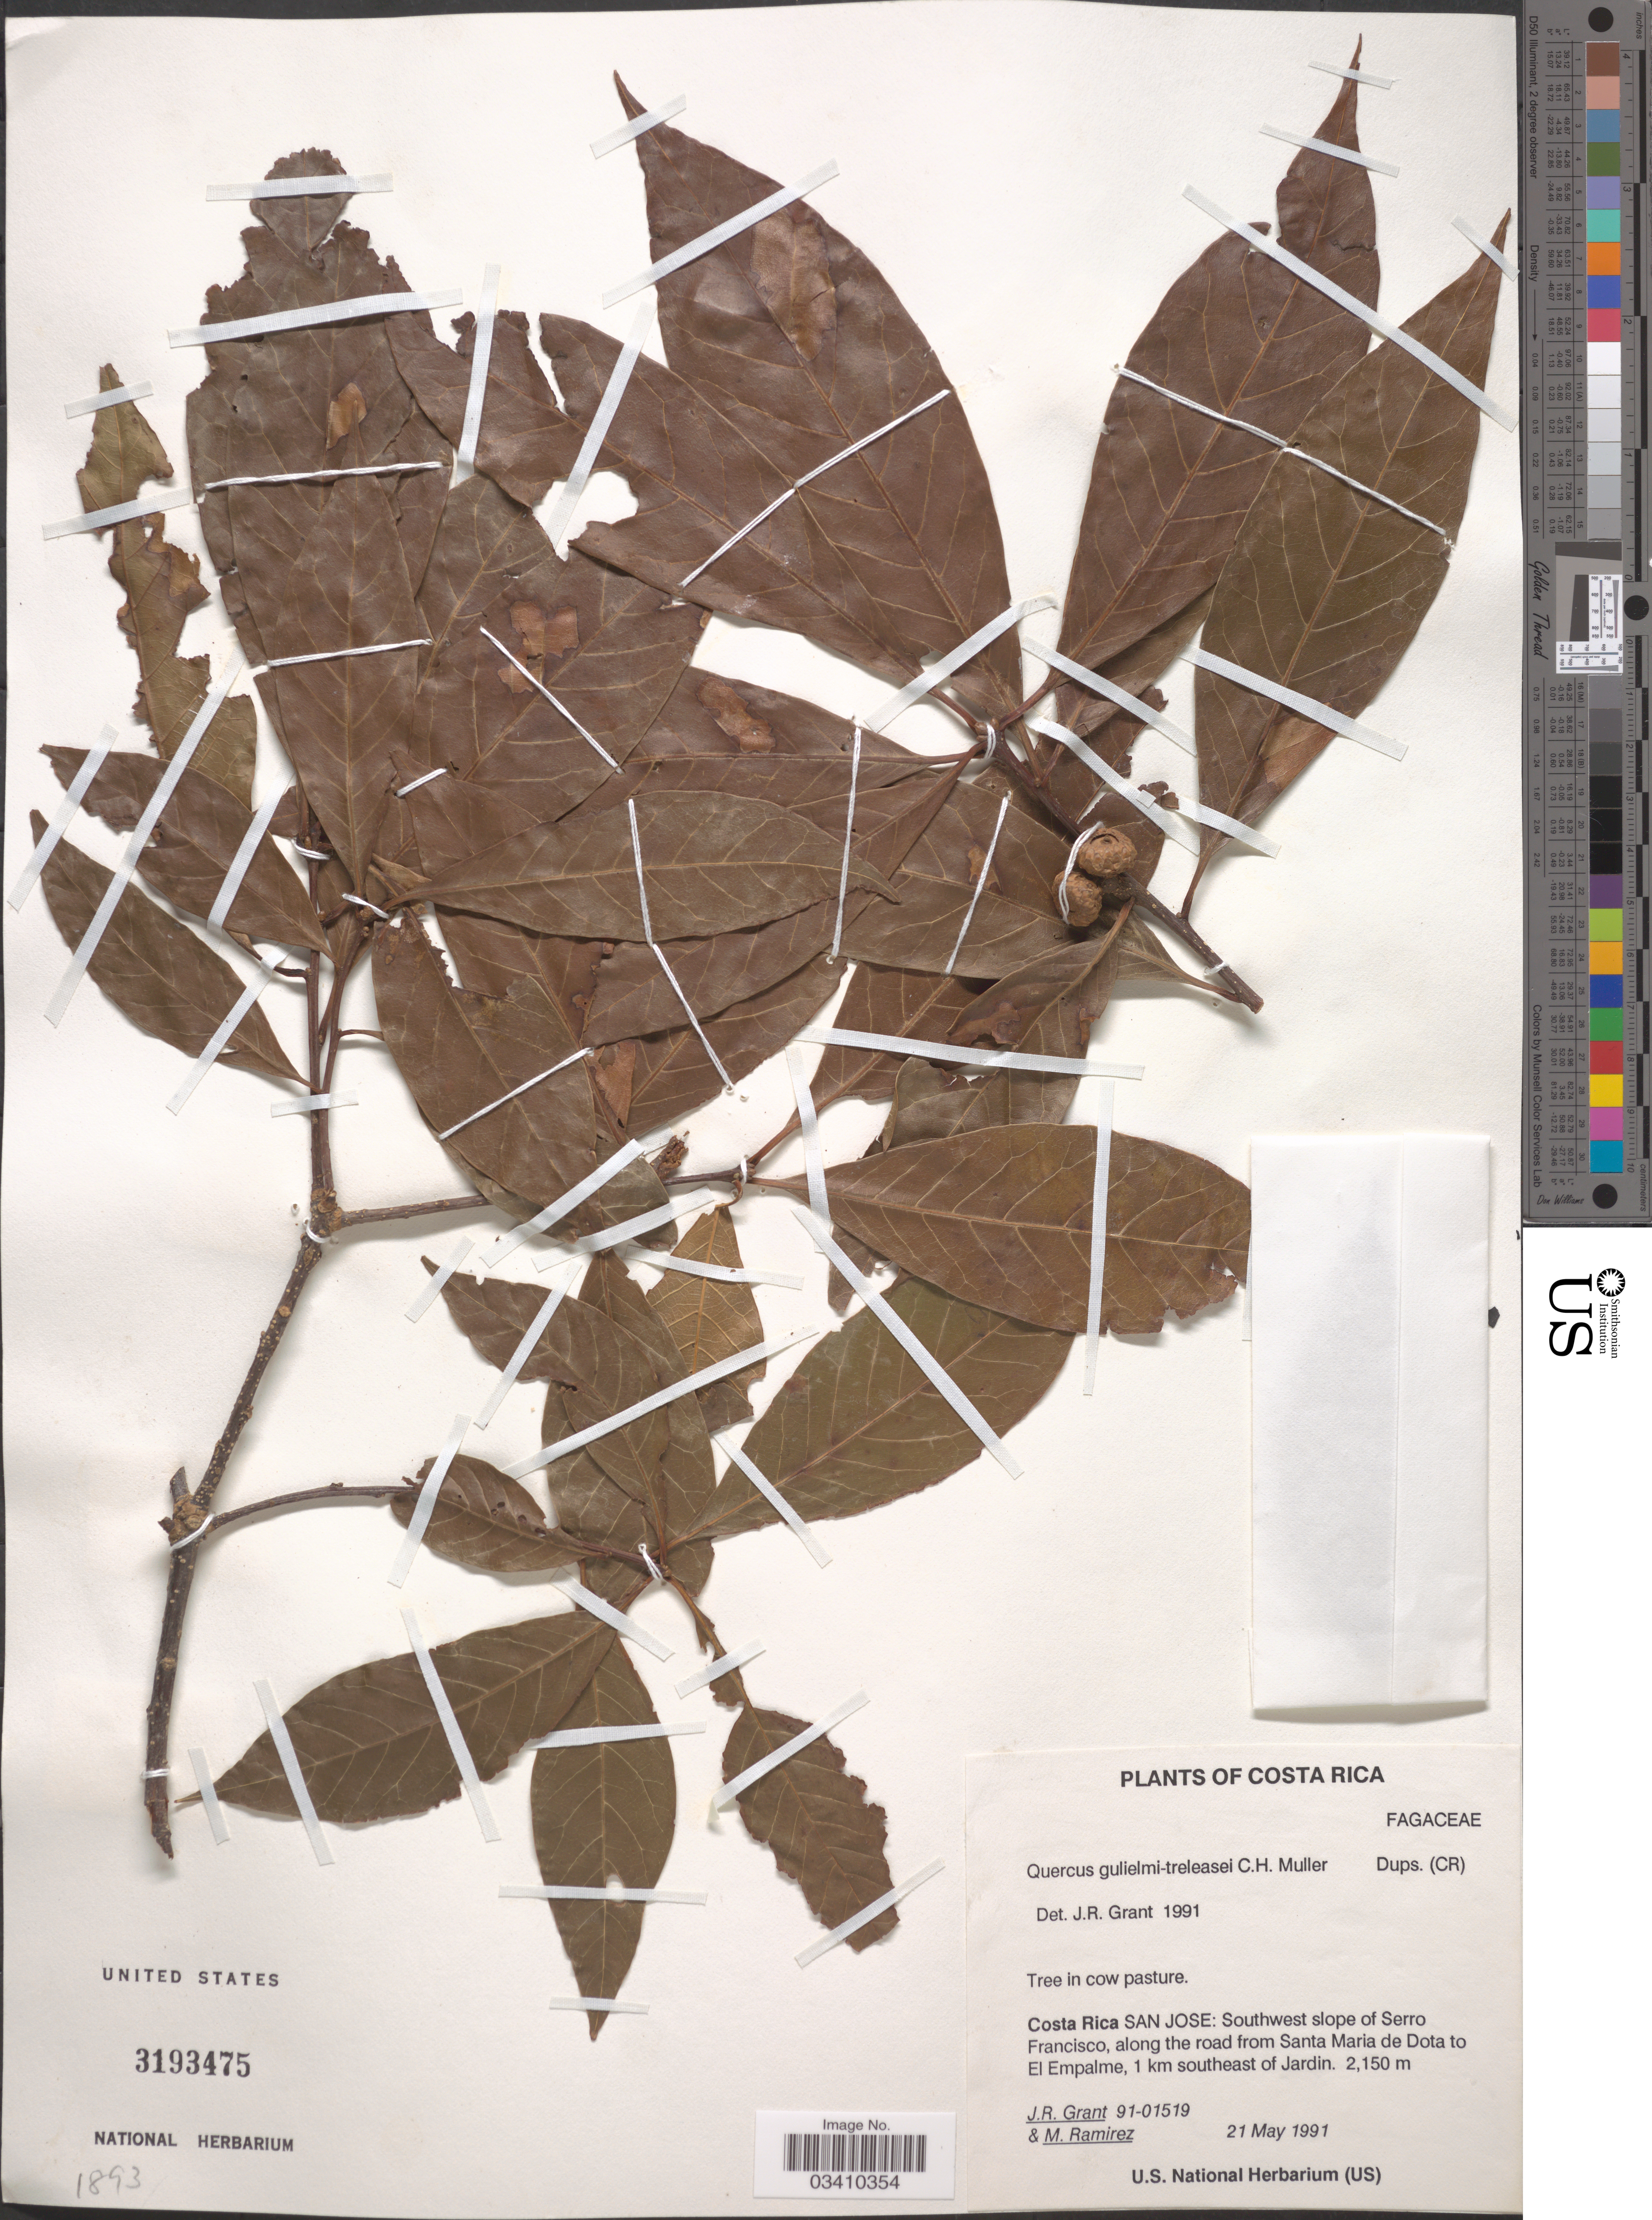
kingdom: Plantae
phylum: Tracheophyta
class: Magnoliopsida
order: Fagales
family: Fagaceae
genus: Quercus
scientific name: Quercus gulielmi-treleasei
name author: C.H. Müll.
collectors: J. Grant & M. Ramirez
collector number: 91-01519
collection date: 1991-05-21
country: Costa Rica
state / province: San José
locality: Southwest slope of Serro Francisco, along the road from Santa Maria de Dota to El Empalme, 1 km southeast of Jardin.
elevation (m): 2150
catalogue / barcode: US 3193475